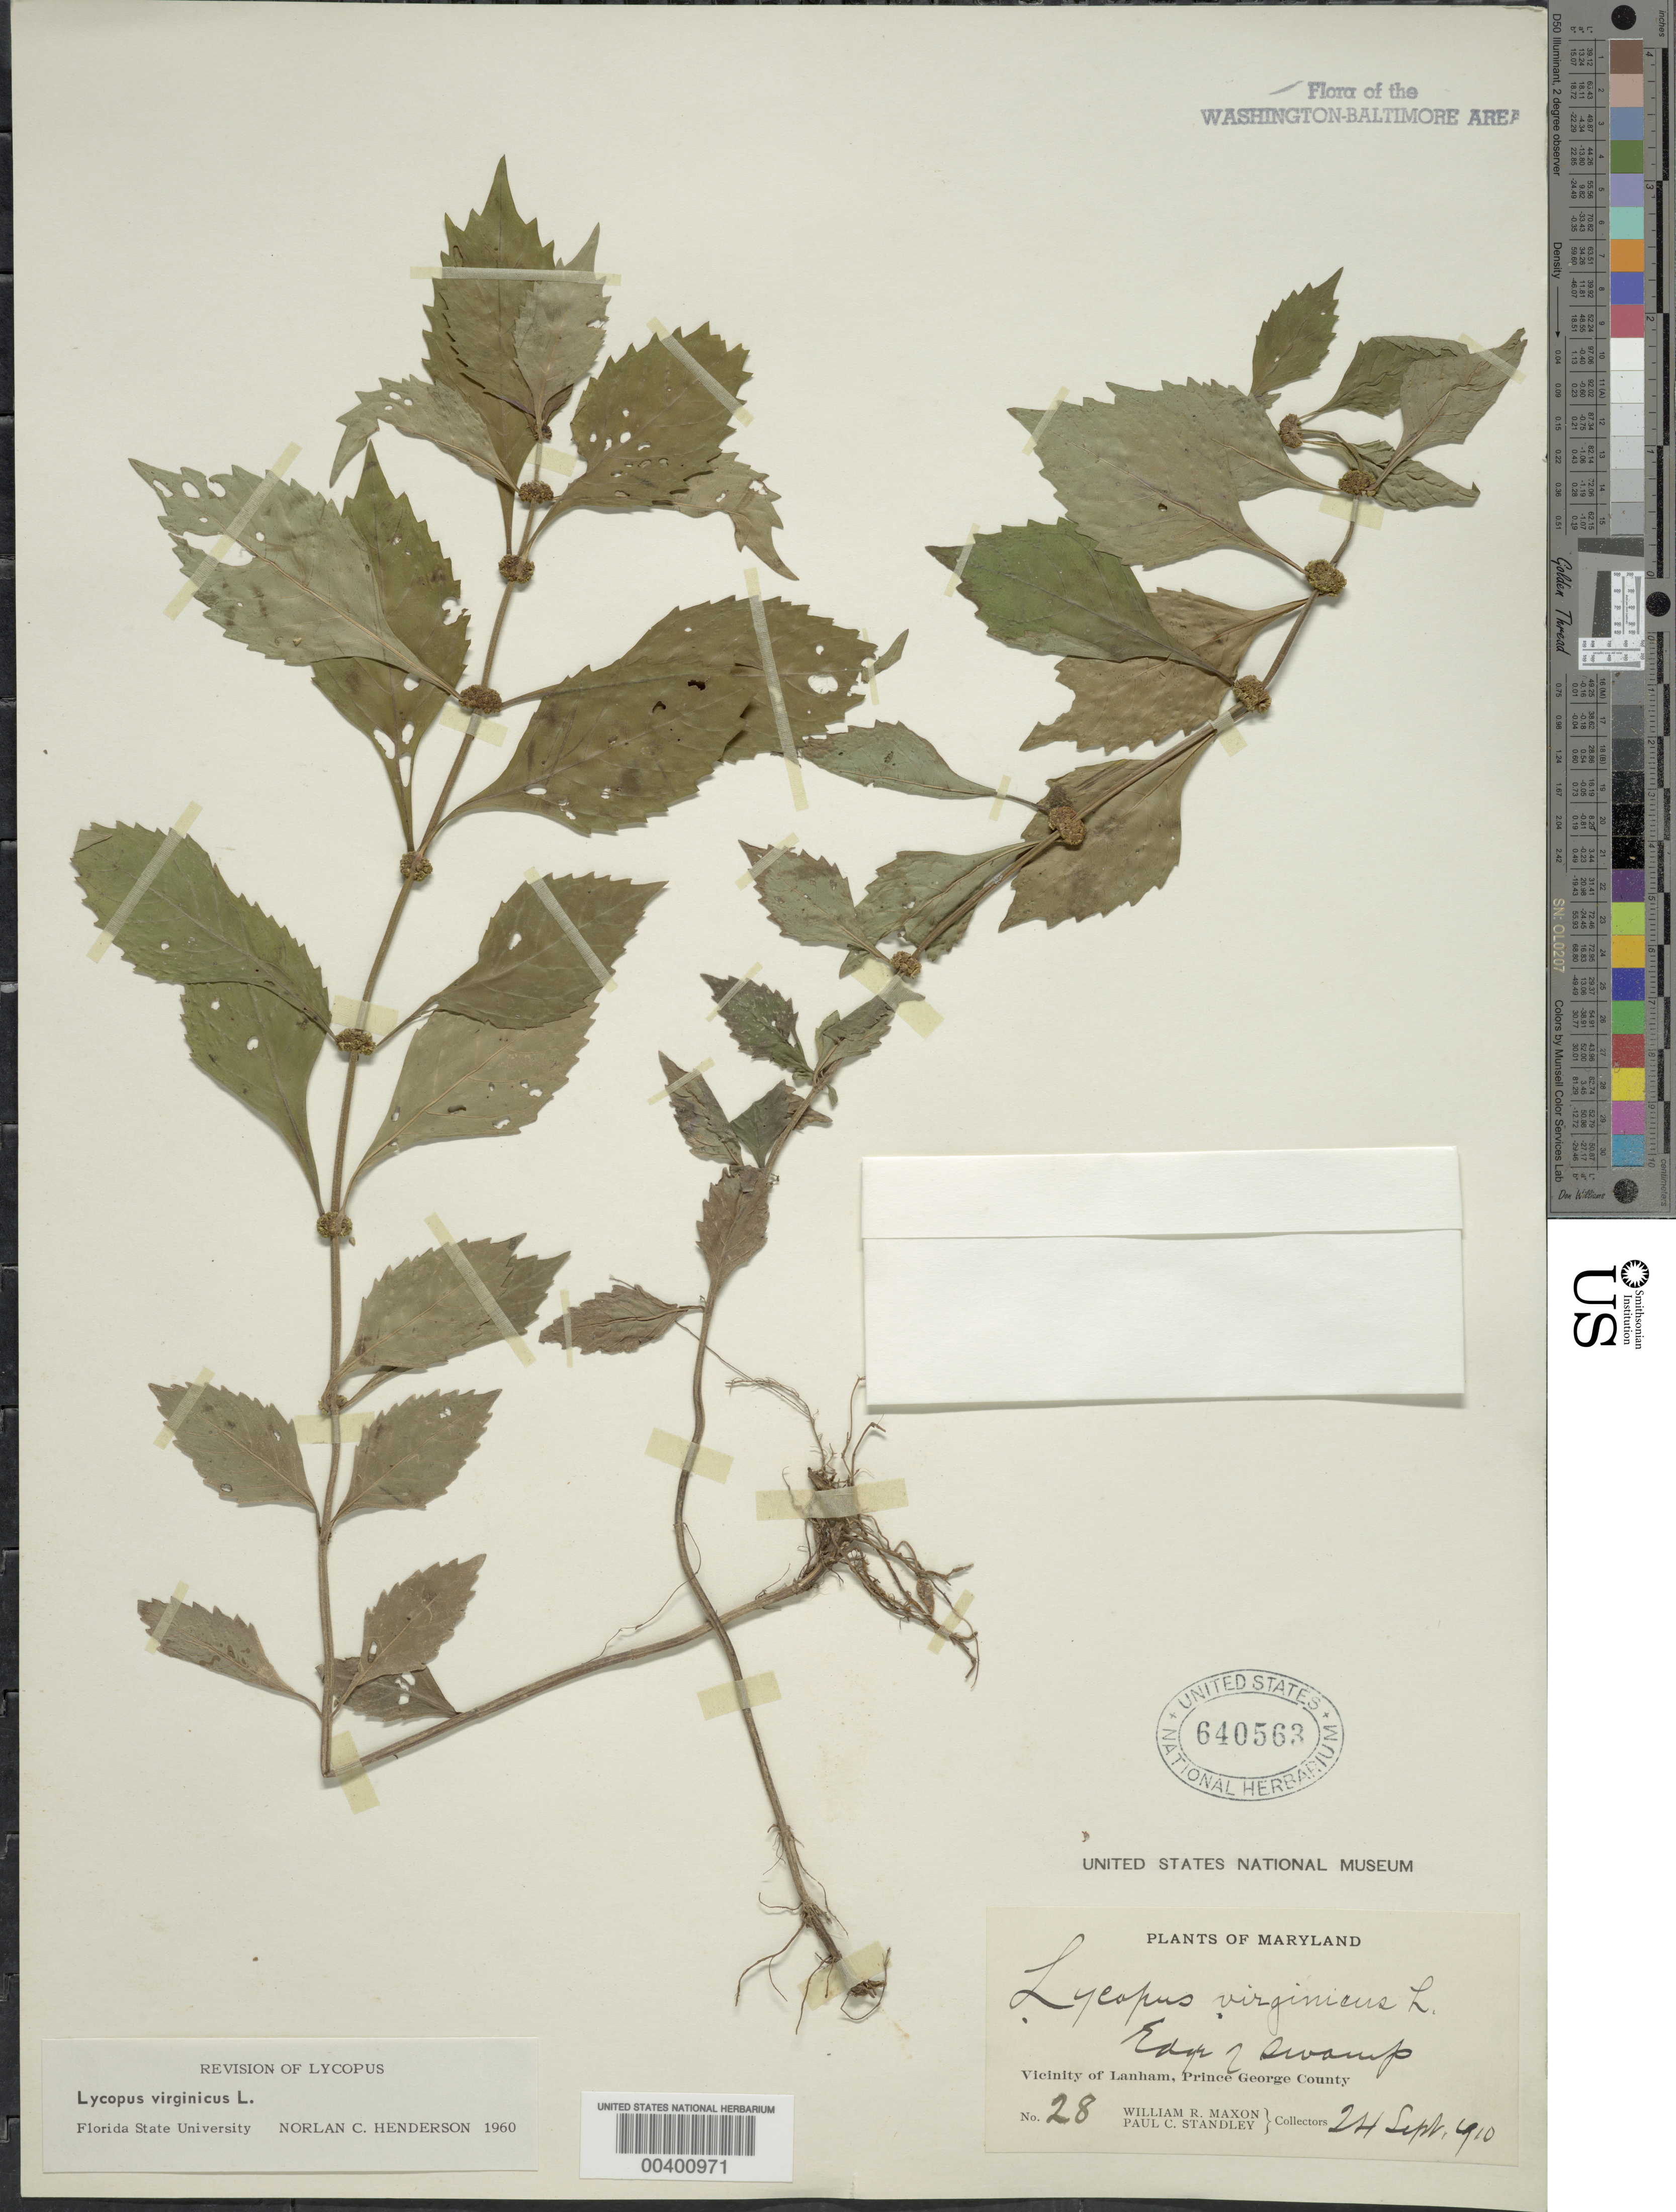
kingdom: Plantae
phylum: Tracheophyta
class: Magnoliopsida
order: Lamiales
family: Lamiaceae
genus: Lycopus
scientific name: Lycopus virginicus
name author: L.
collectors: W. R. Maxon & P. C. Standley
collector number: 28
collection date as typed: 24 Sep 1910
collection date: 1910-09-24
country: United States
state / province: Maryland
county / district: Prince George's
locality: Lanham vicinity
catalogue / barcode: US 640563